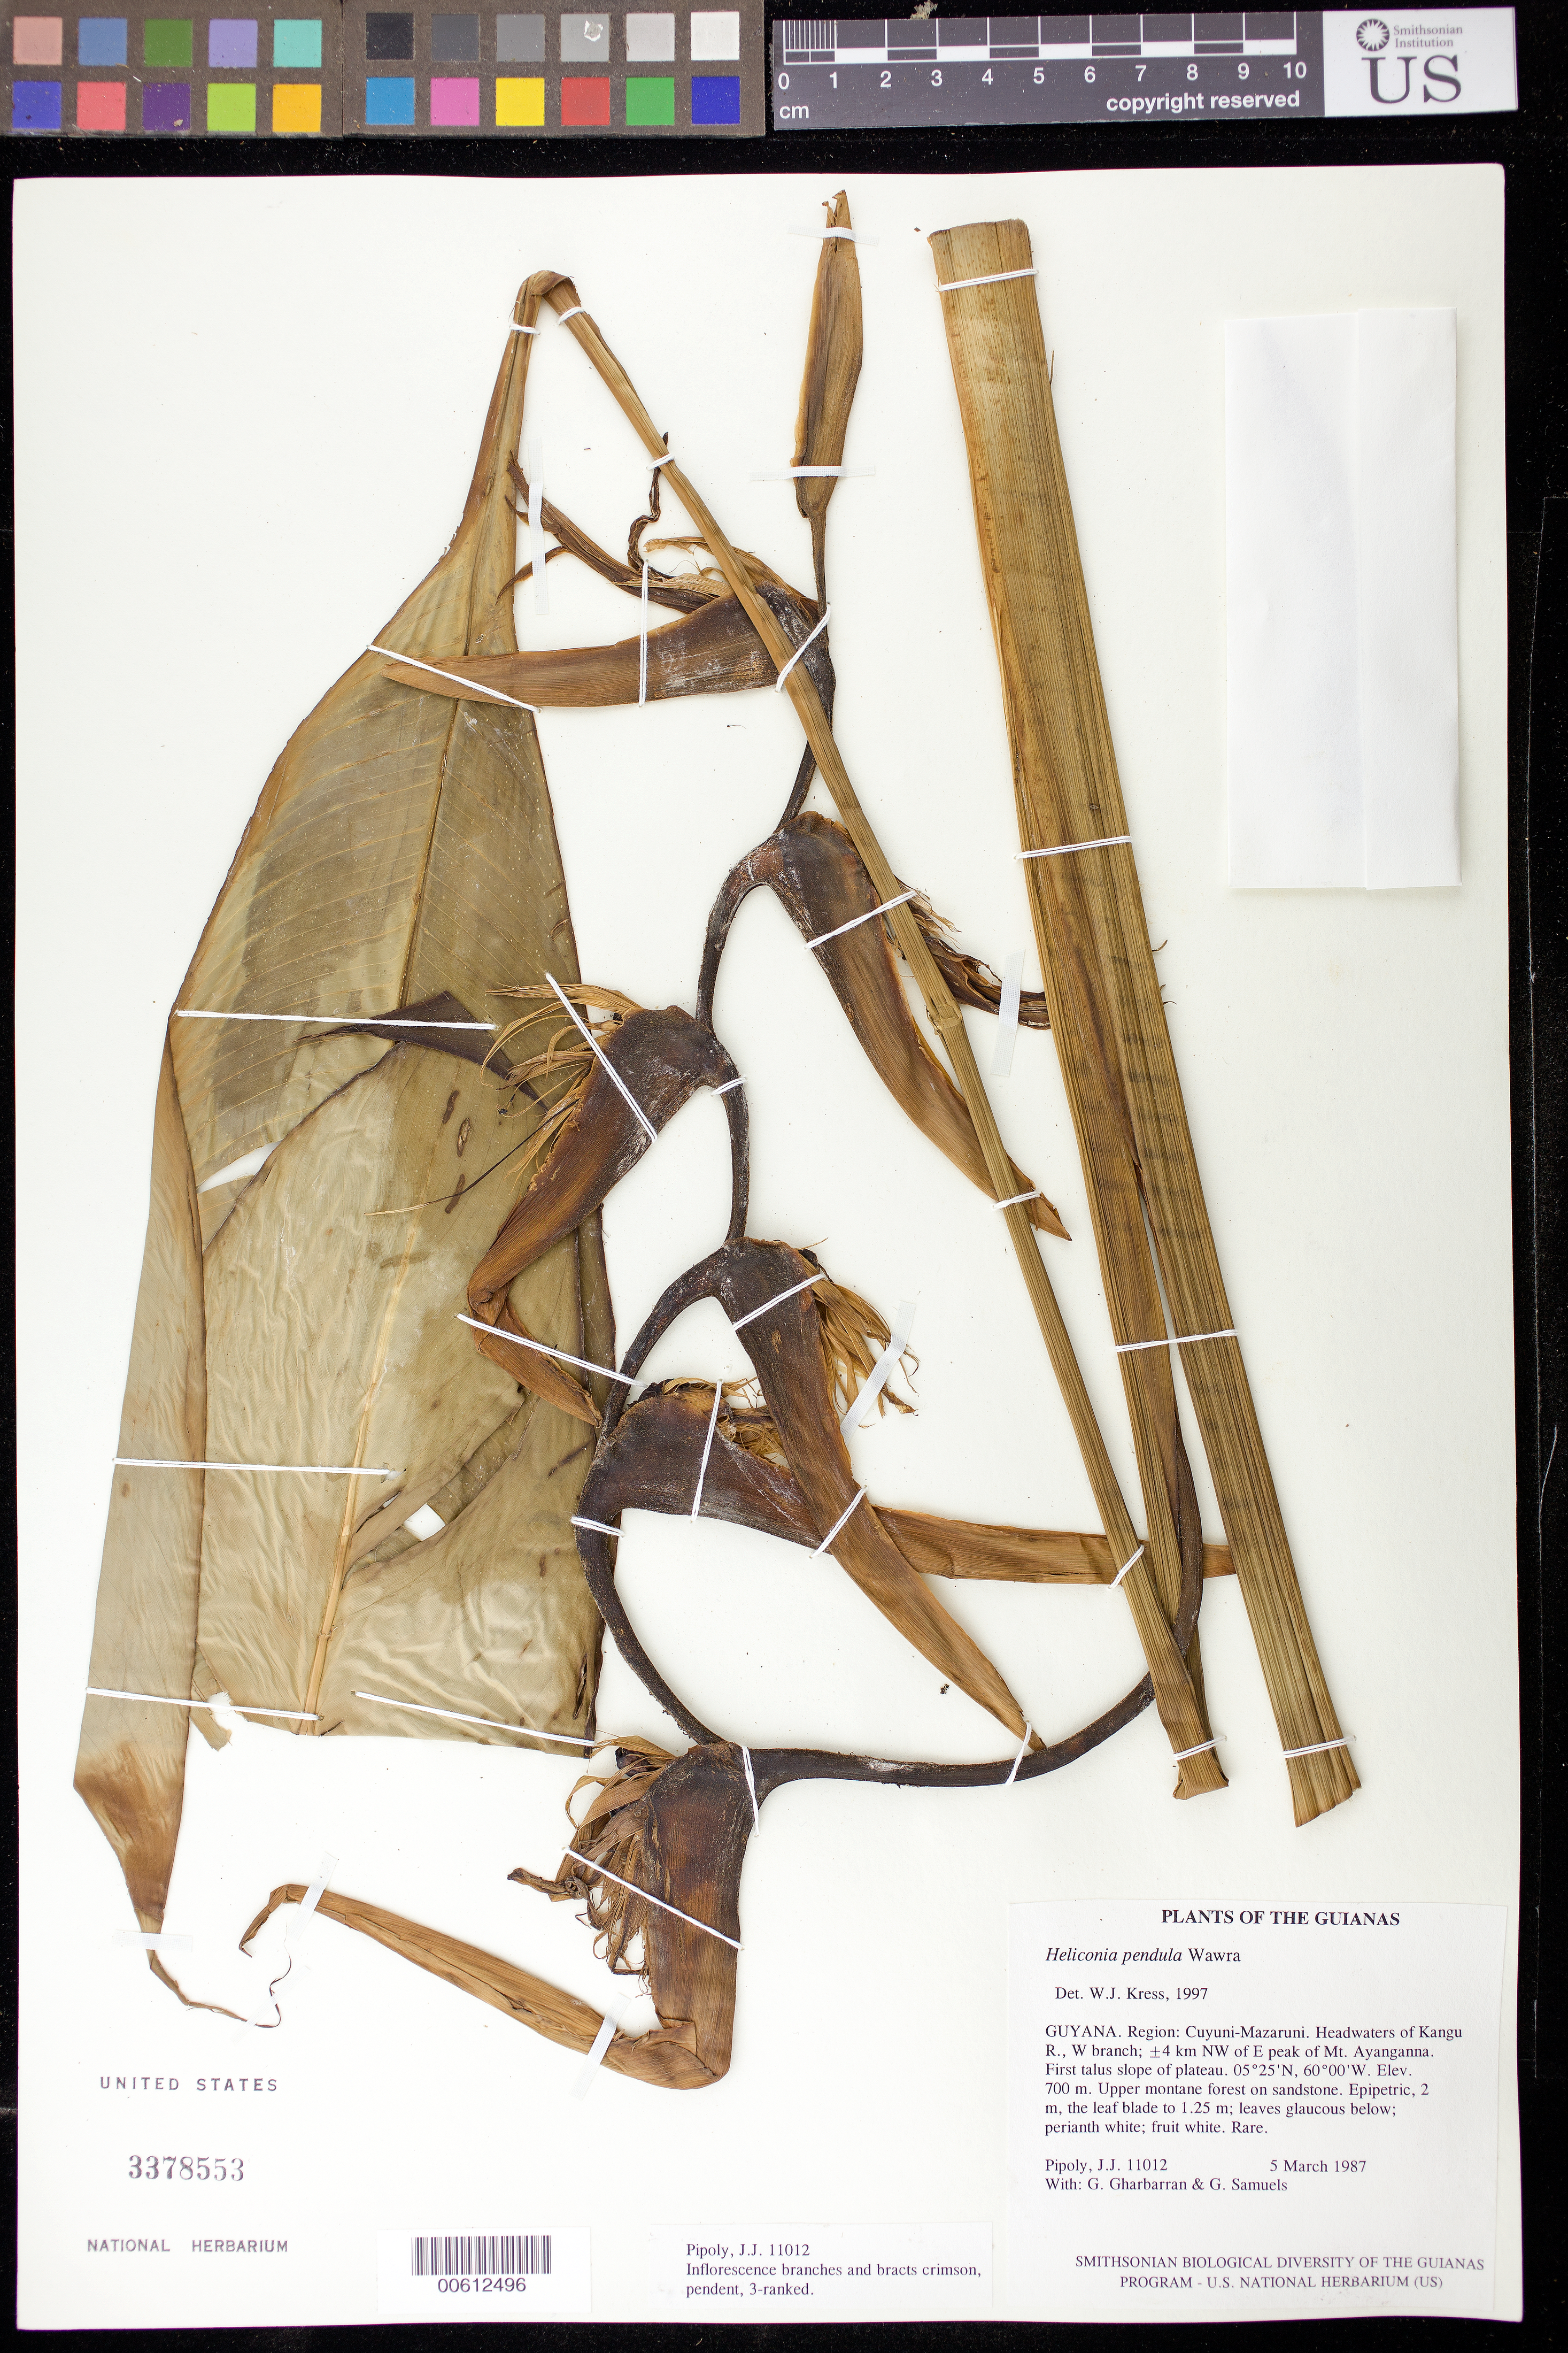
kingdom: Plantae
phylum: Tracheophyta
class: Liliopsida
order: Zingiberales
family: Heliconiaceae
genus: Heliconia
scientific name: Heliconia pendula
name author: Wawra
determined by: Kress, W. J., (US), Smithsonian Institution - National Museum of Natural History (UNITED STATES)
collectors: J. J. Pipoly, G. Gharbarran & G. Samuels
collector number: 11012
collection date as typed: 5 March 1987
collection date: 1987-03-05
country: Guyana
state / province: Cuyuni-Mazaruni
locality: Headwaters of Kangu R., W branch; ±4 km NW of E peak of Mt. Ayanganna. First talus slope of plateau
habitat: Upper montane forest on sandstone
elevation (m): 700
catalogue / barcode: US 3378553